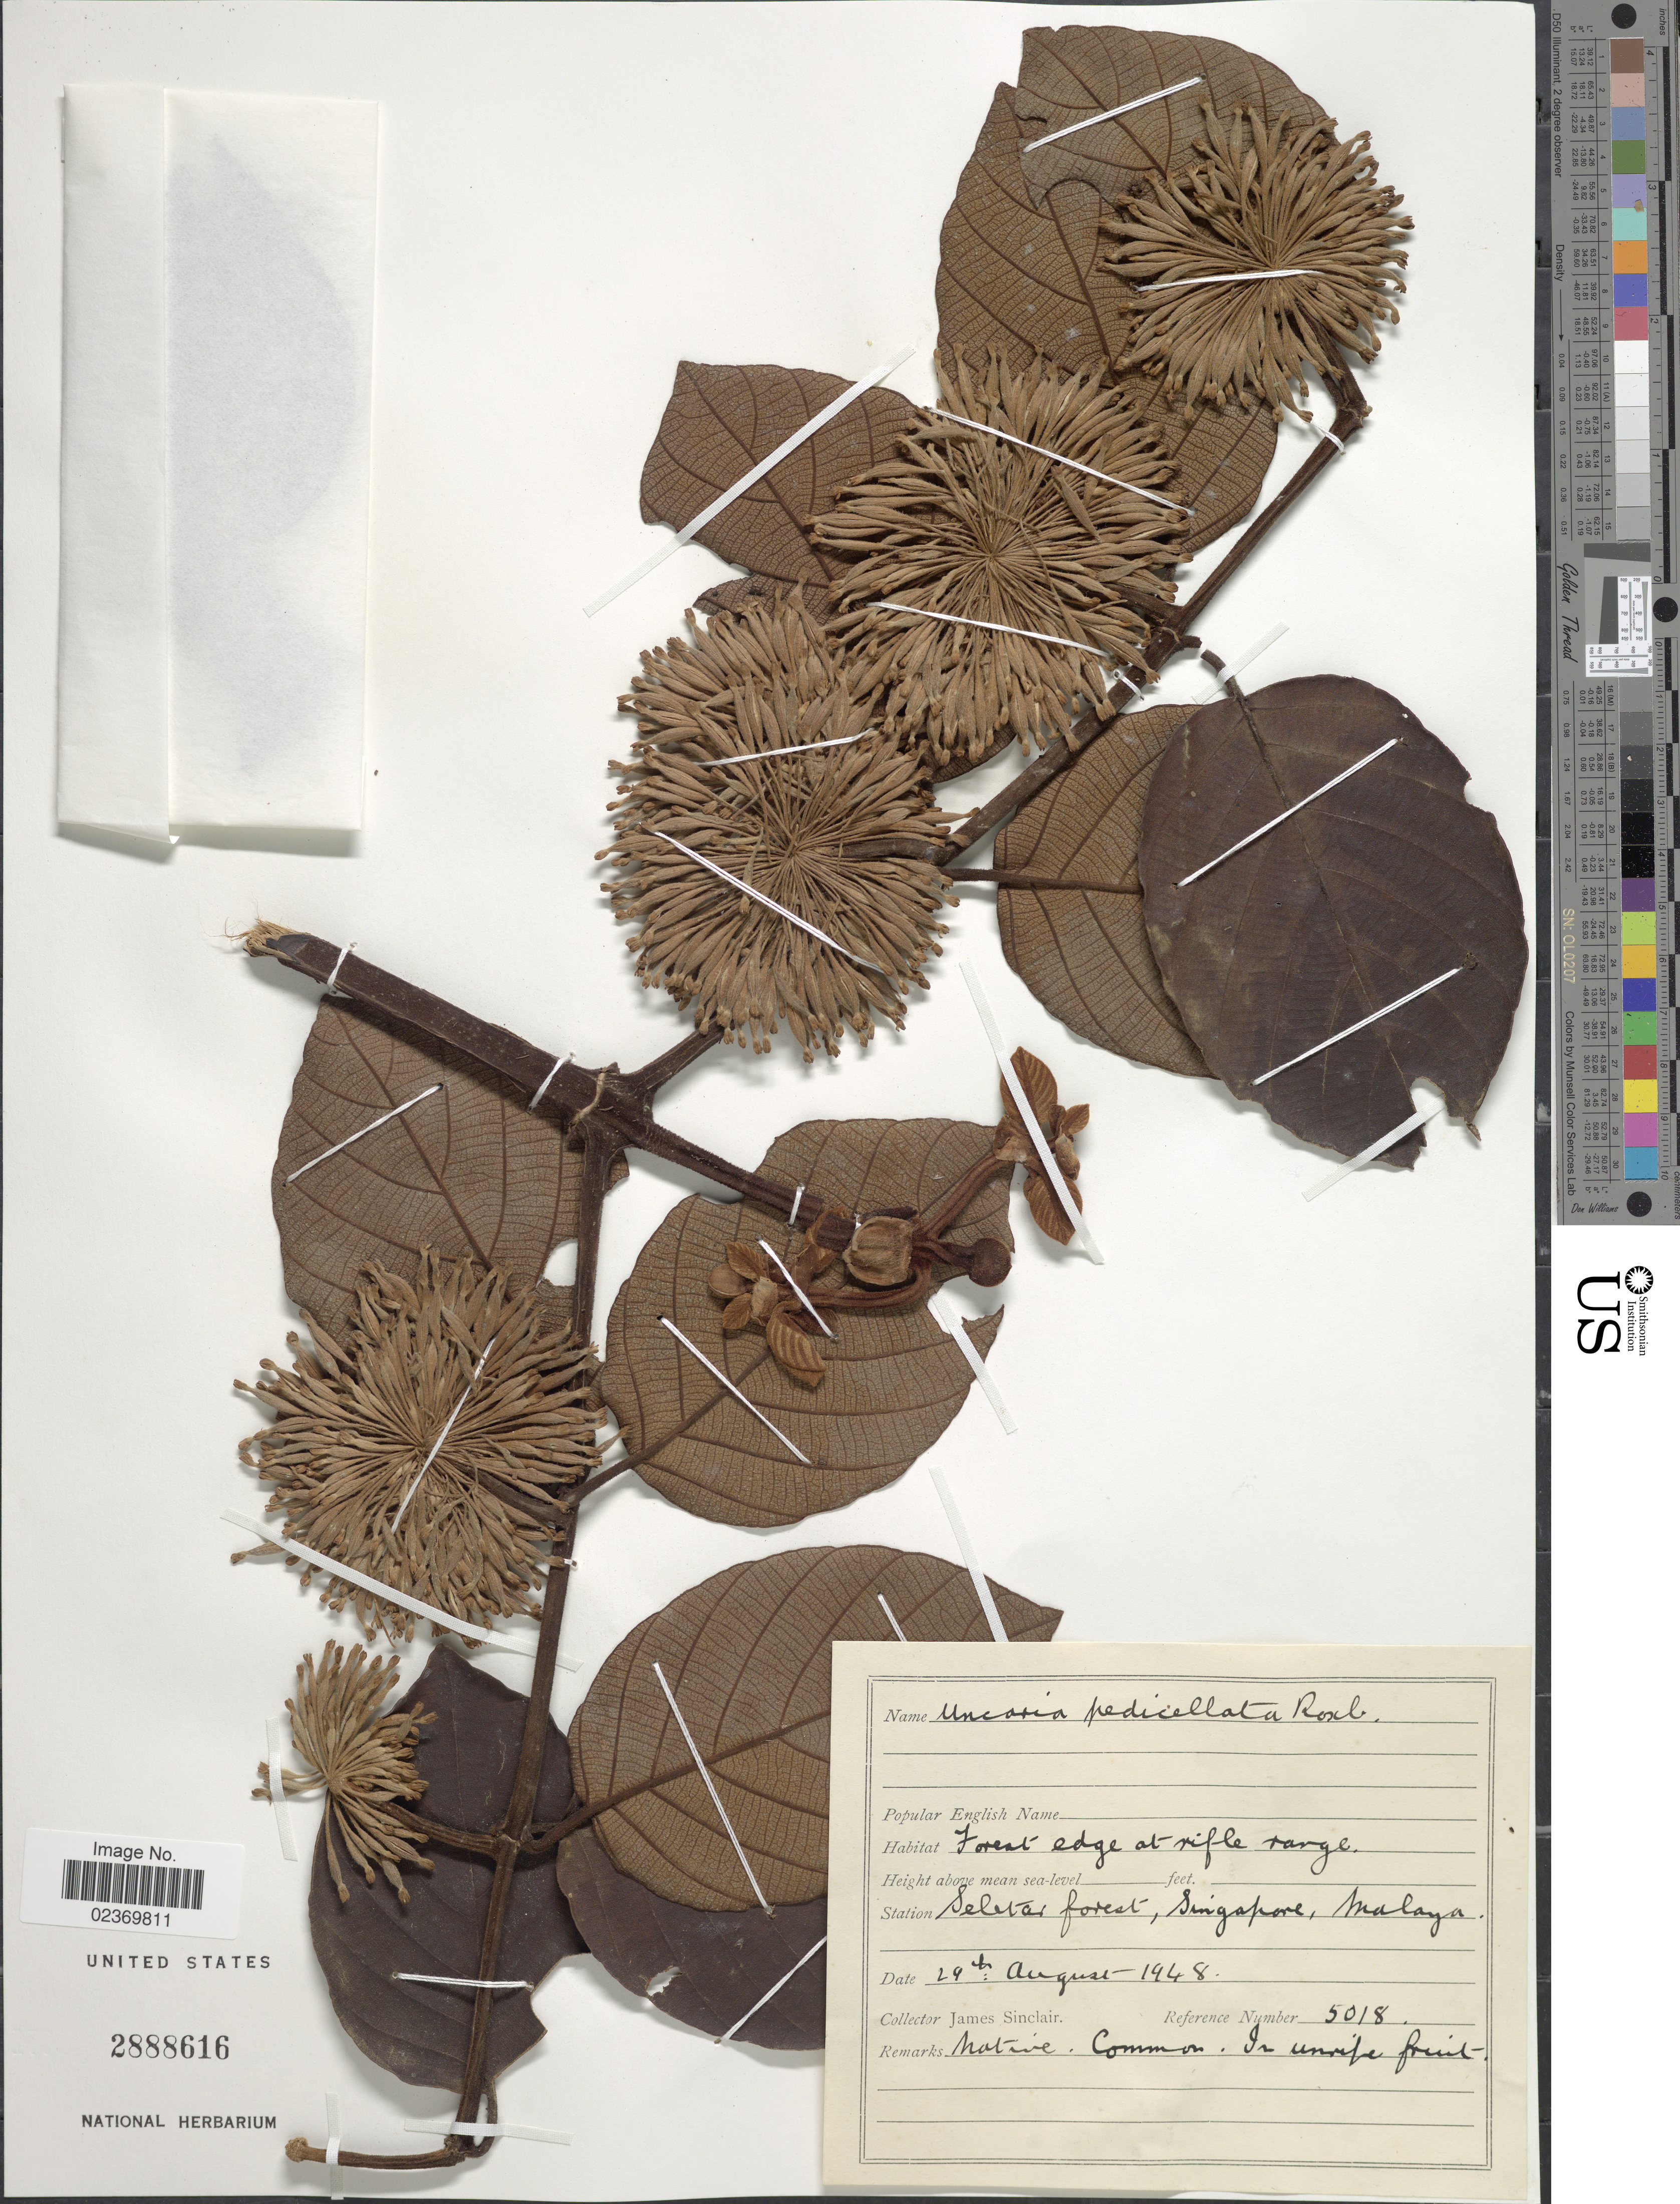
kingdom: Plantae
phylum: Tracheophyta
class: Magnoliopsida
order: Gentianales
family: Rubiaceae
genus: Uncaria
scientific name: Uncaria pedicellata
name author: Roxb.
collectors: J. Sinclair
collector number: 5018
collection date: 1948-08-29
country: Singapore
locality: Seletar forest,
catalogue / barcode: US 2888616